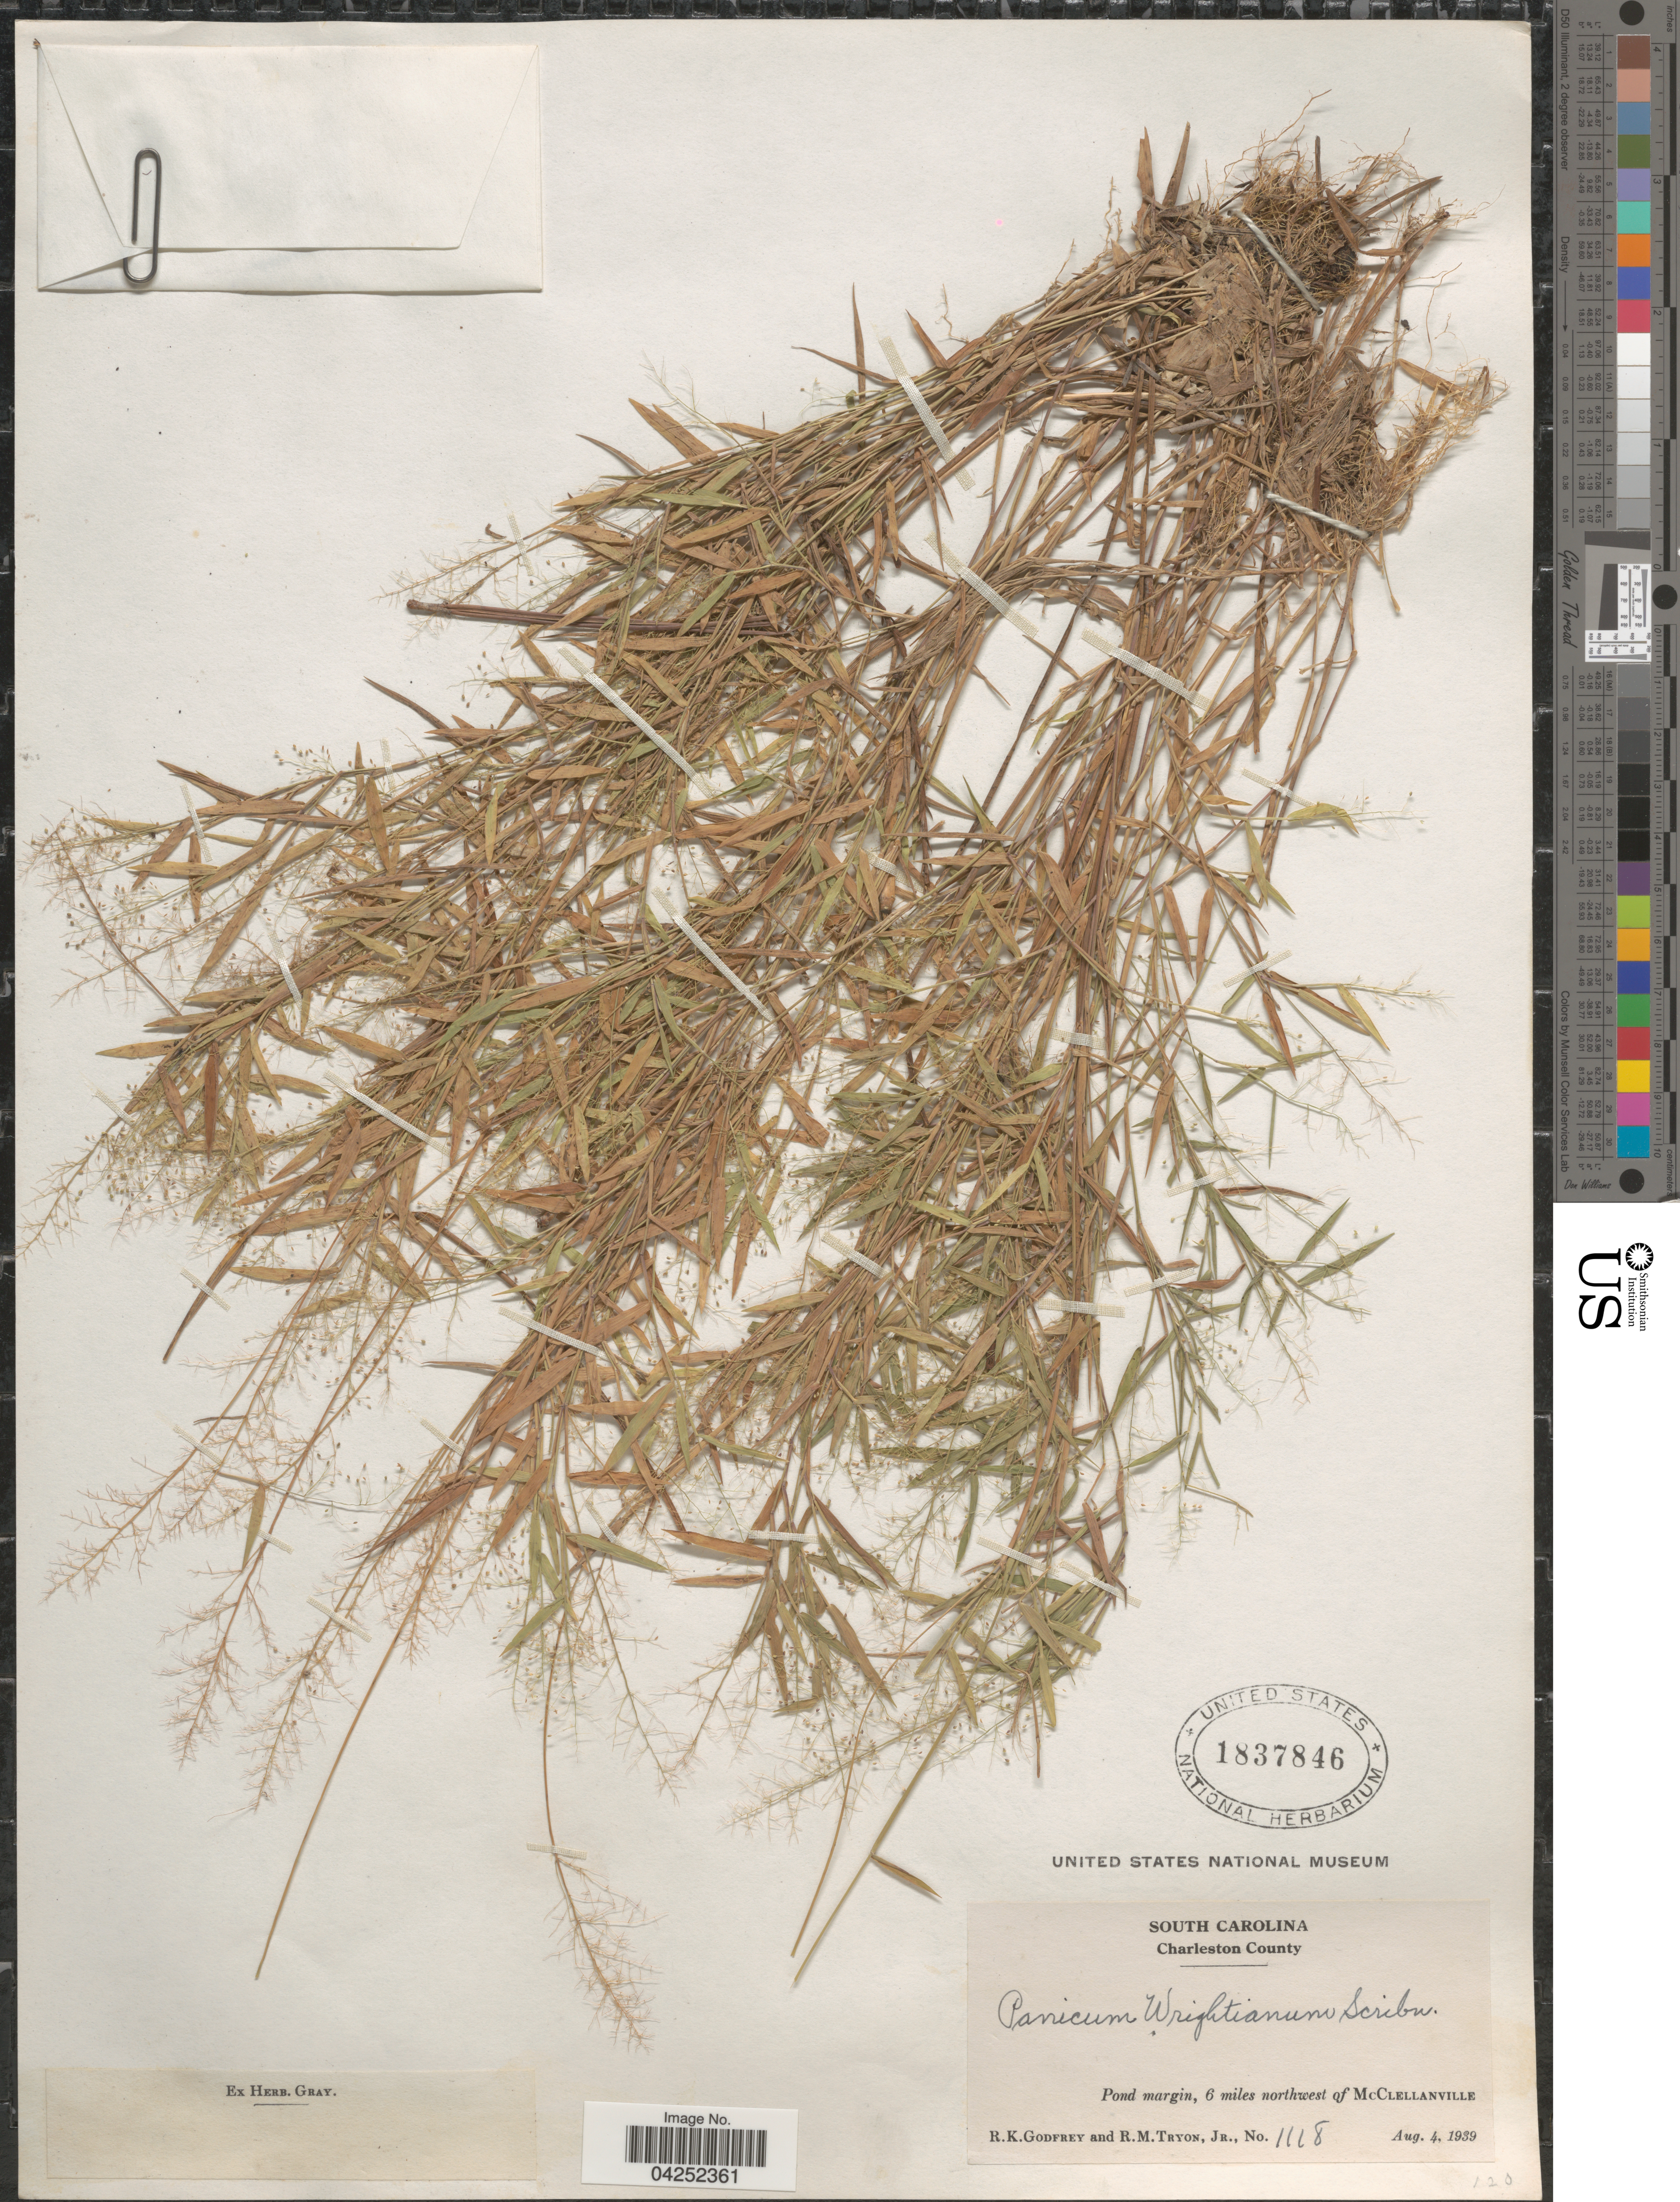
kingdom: Plantae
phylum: Tracheophyta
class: Liliopsida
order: Poales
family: Poaceae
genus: Dichanthelium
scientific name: Dichanthelium acuminatum var. longiligulatum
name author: (Nash) Gould & C.A. Clark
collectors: R. K. Godfrey & R. Tryon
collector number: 1118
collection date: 1939-08-04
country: United States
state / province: South Carolina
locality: Charleston County. Pond margin, 6 miles northwest of McClellanville.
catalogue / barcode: US 1837846